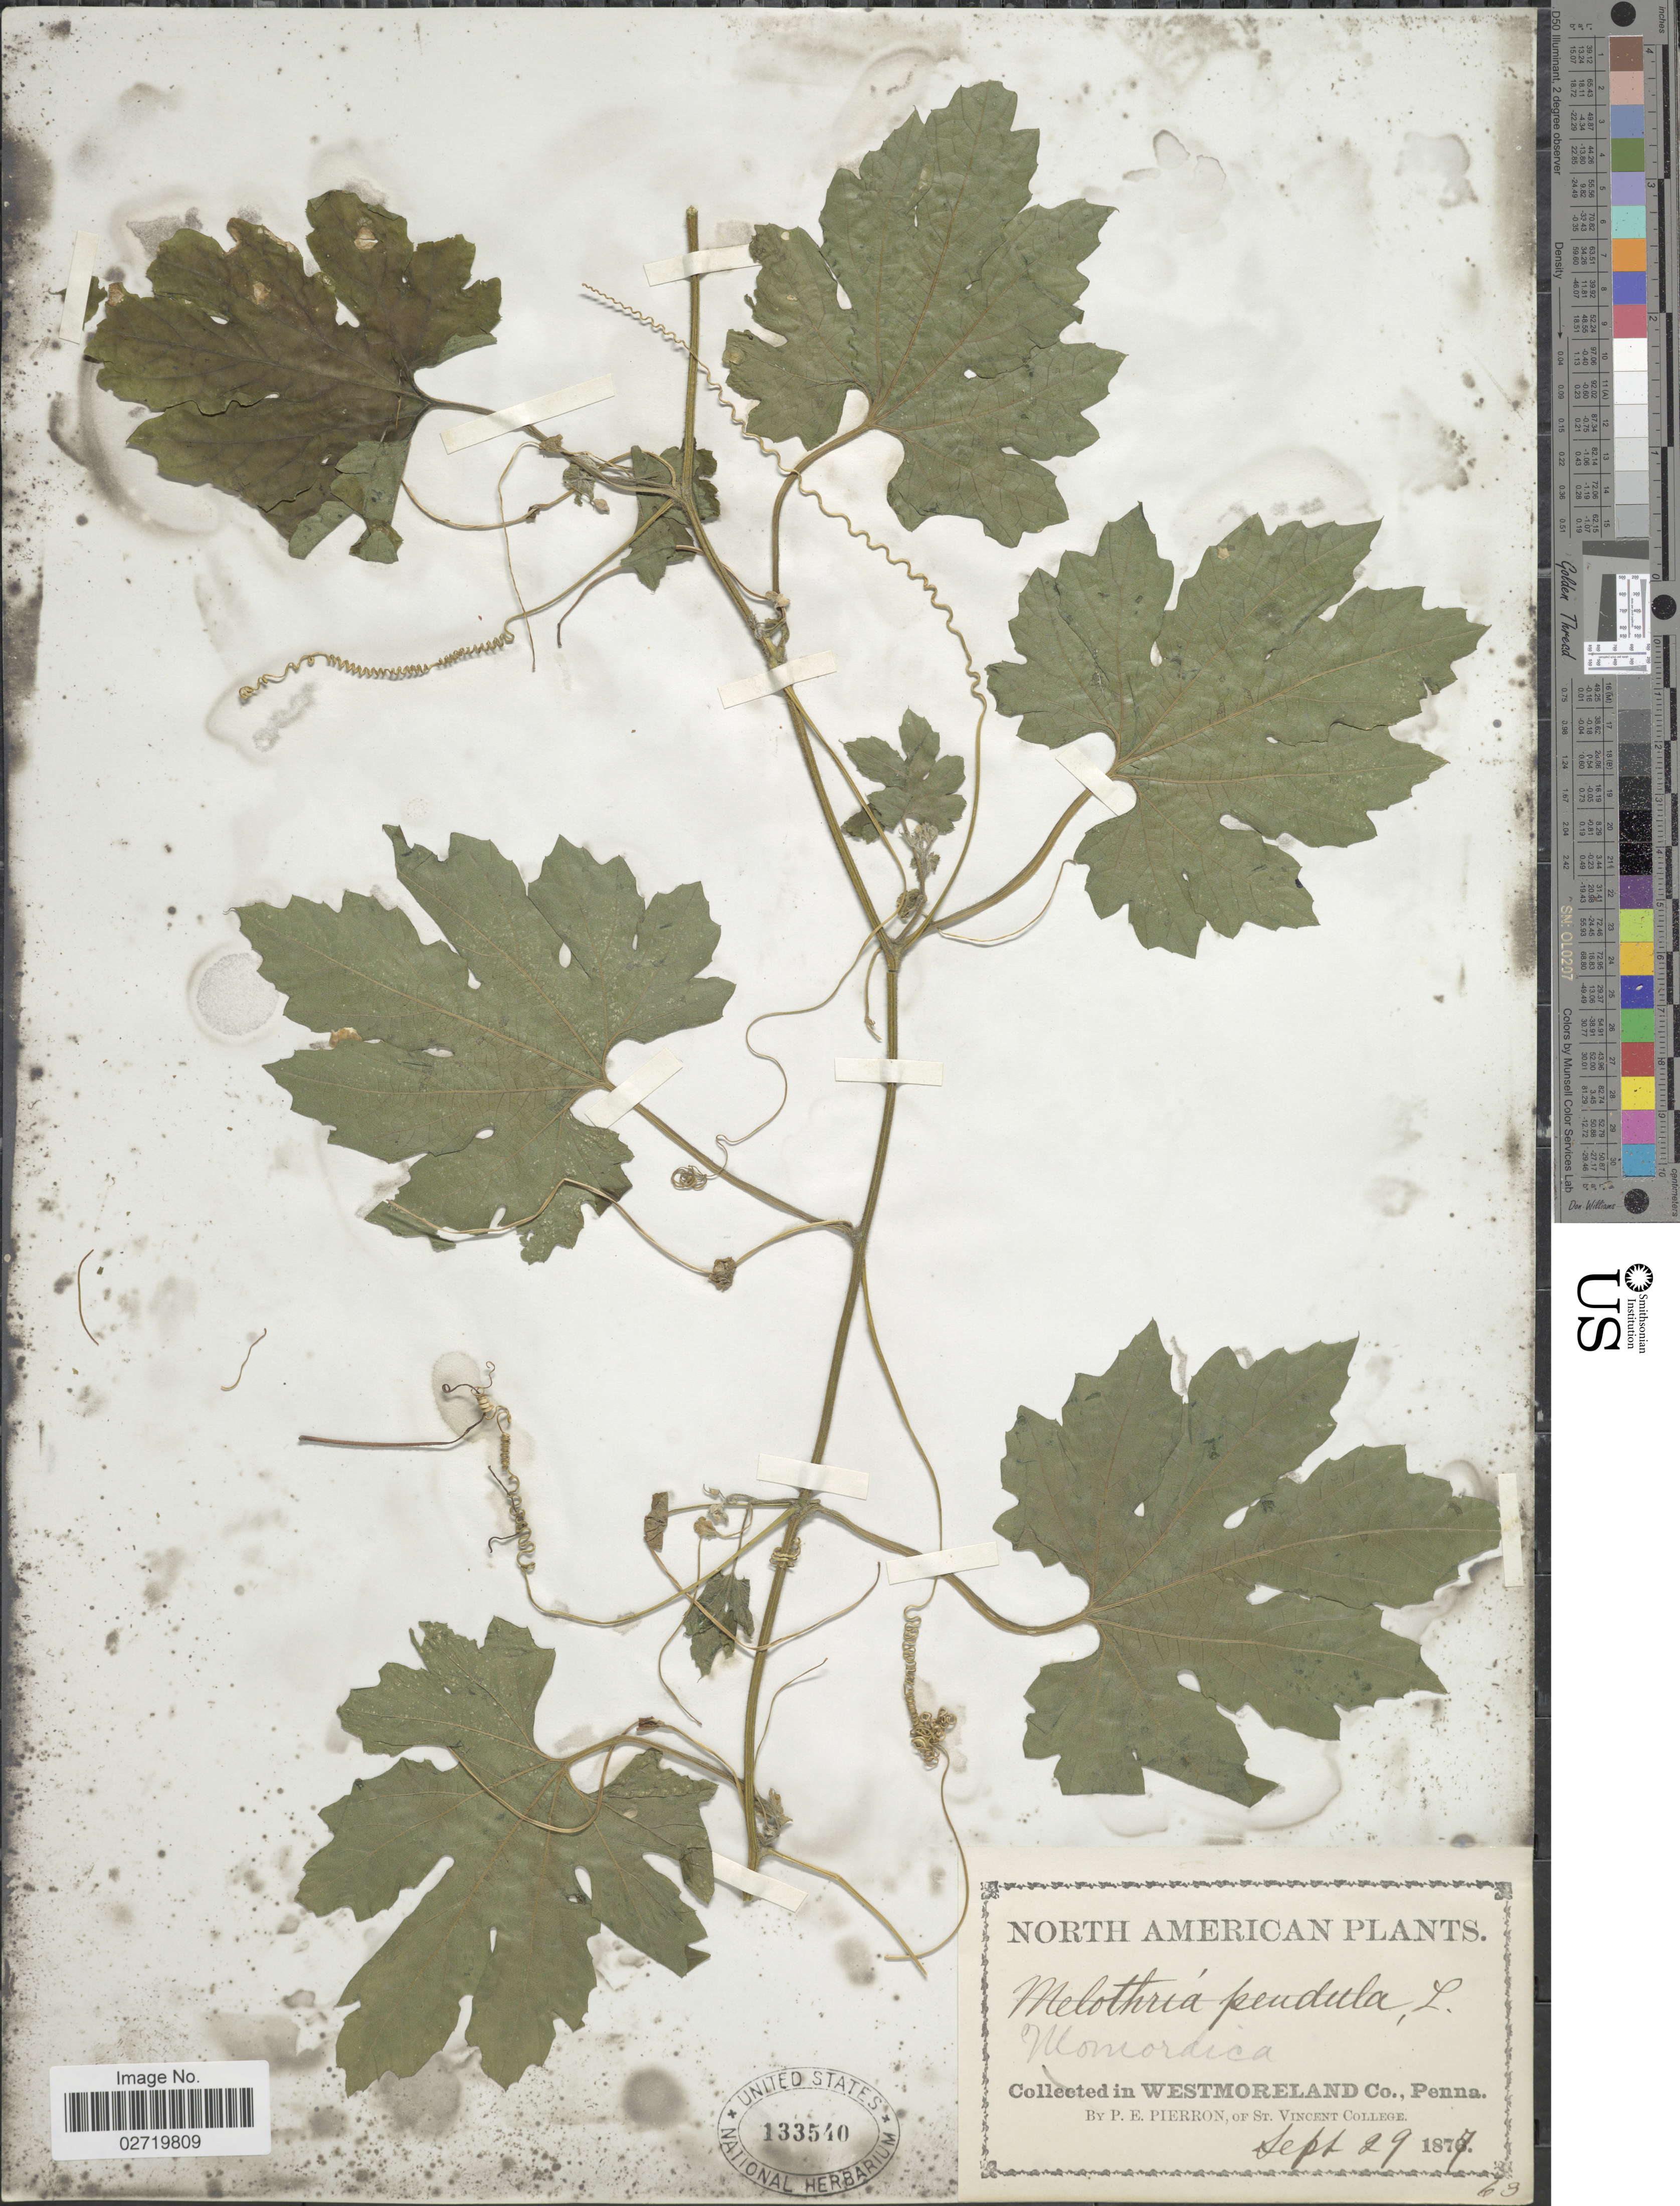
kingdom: Plantae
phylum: Tracheophyta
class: Magnoliopsida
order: Cucurbitales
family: Cucurbitaceae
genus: Momordica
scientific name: Momordica charantia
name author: L.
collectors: P. Pierron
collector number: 63?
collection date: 1877-09-29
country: United States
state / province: Pennsylvania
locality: Westmoreland Co.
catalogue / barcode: US 133540